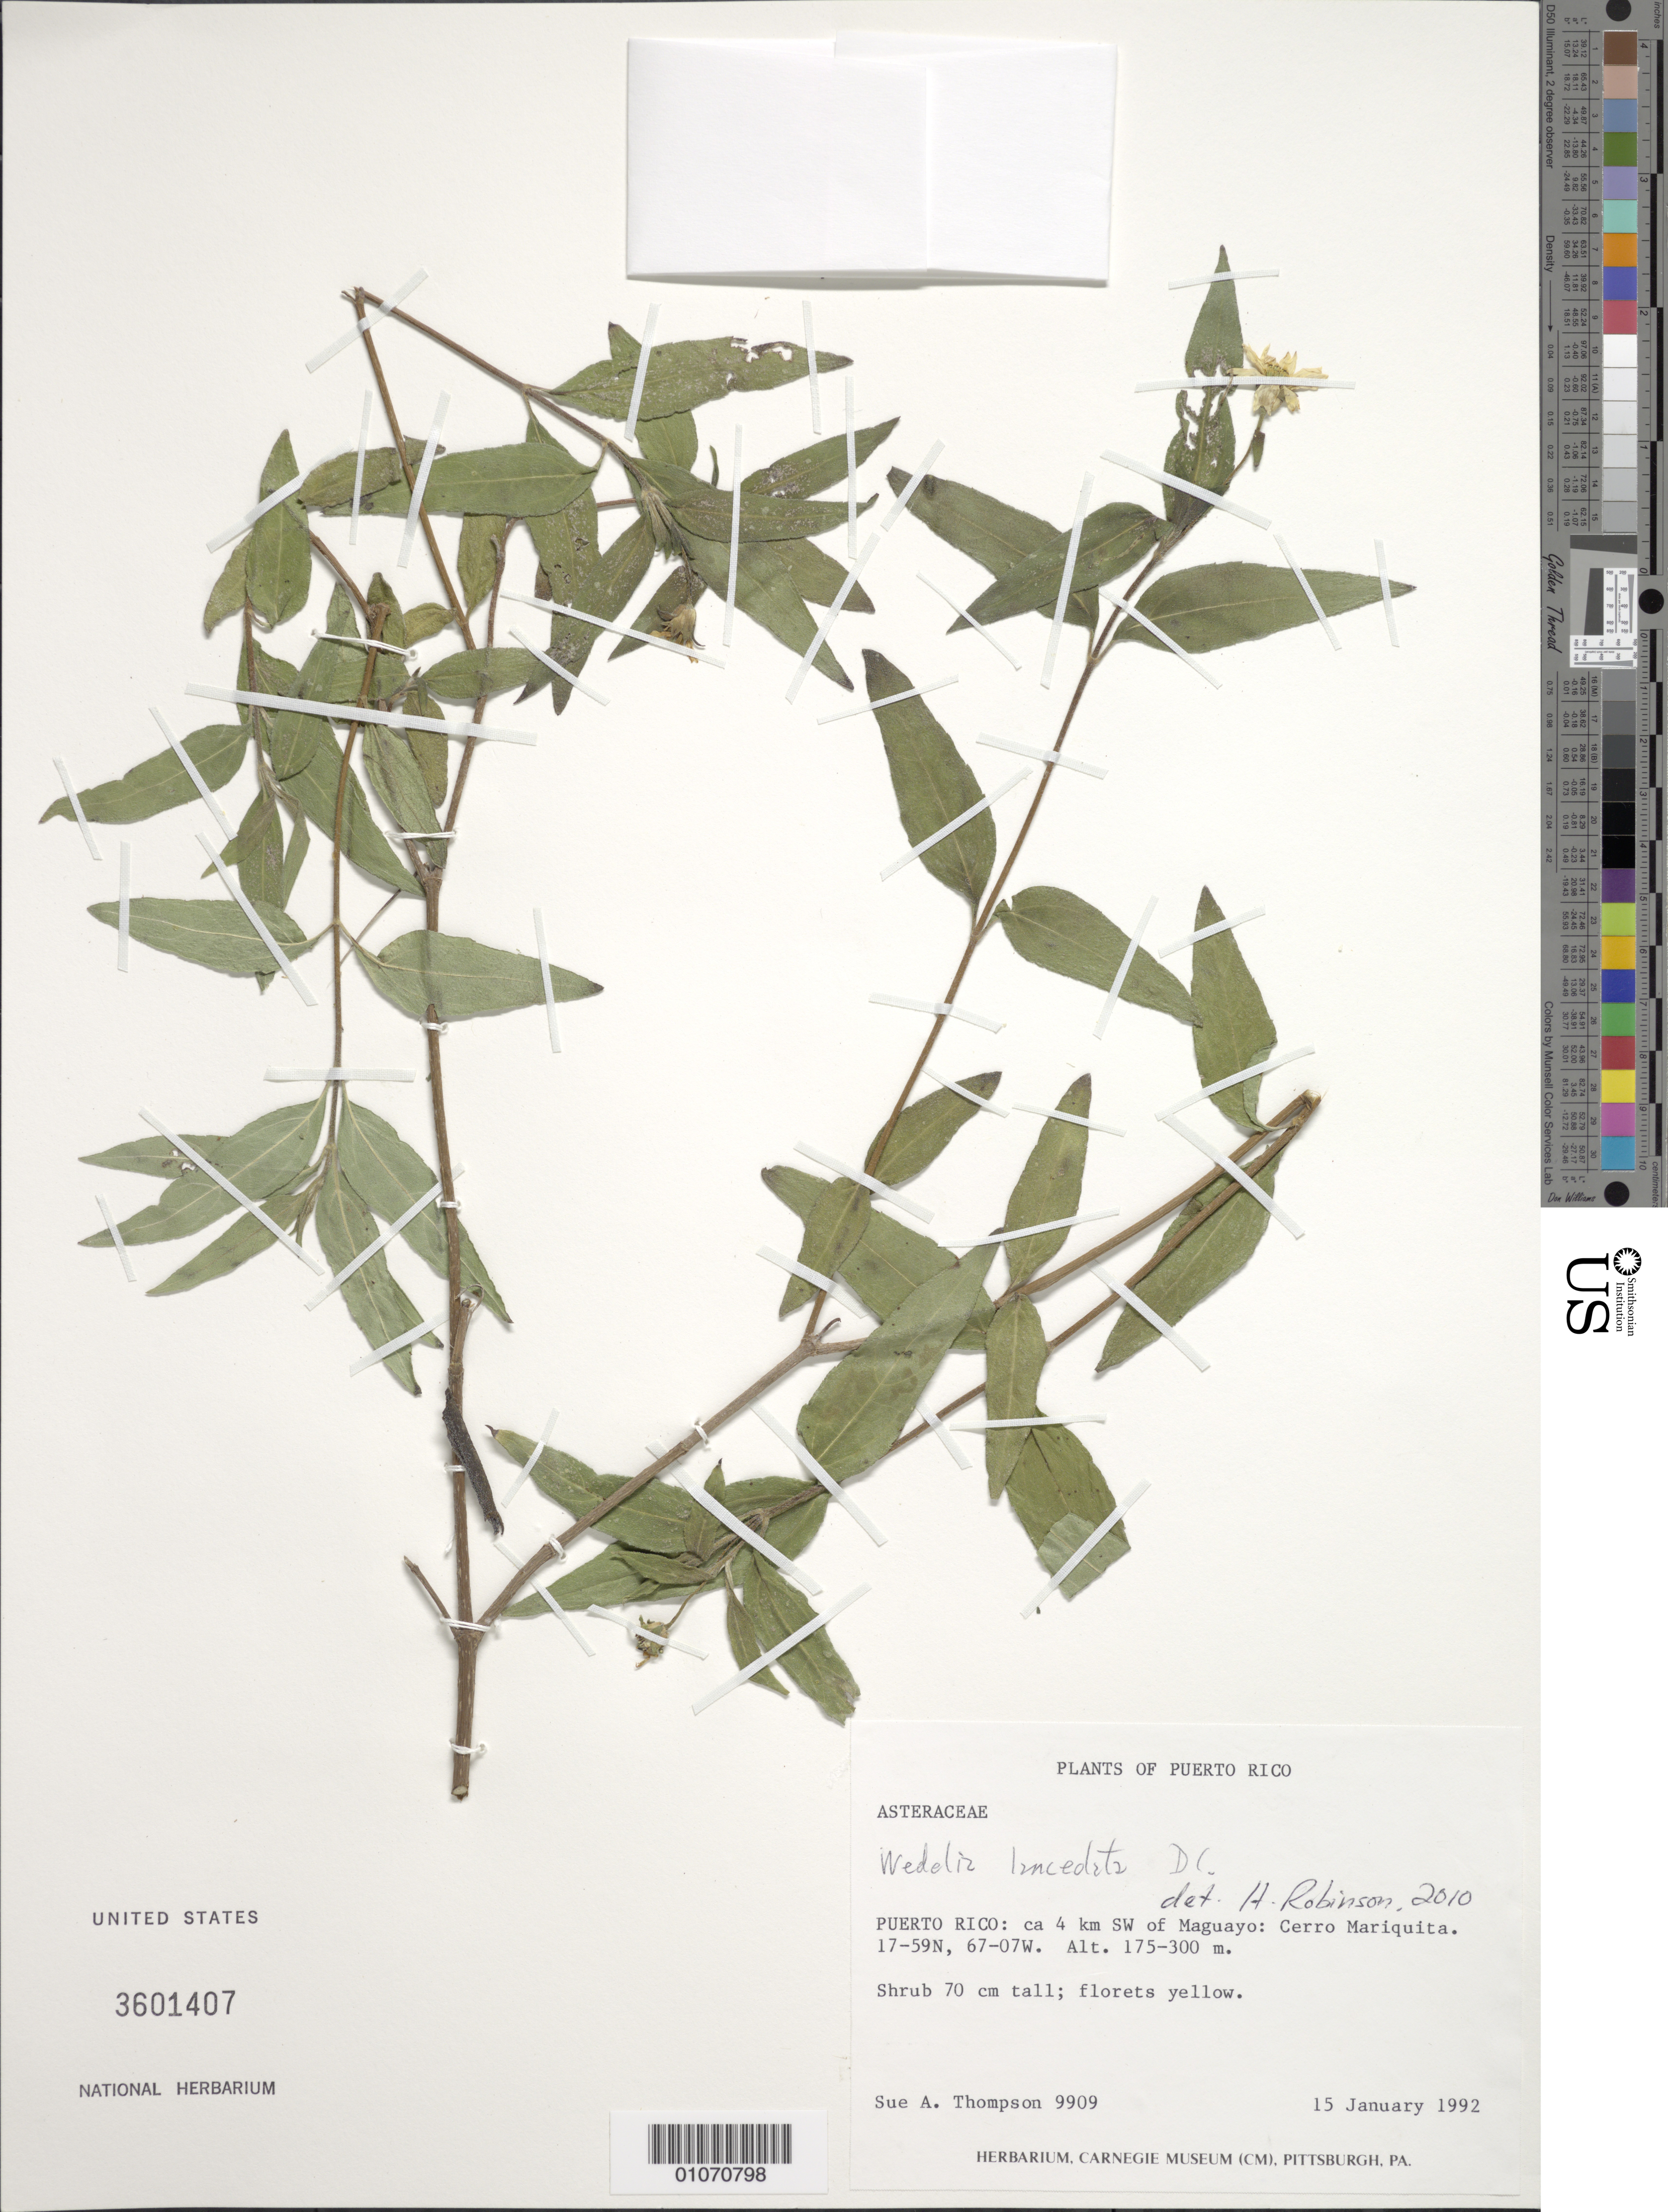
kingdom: Plantae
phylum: Tracheophyta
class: Magnoliopsida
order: Asterales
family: Asteraceae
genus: Wedelia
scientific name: Wedelia lanceolata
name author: DC.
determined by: Robinson, Harold E., (US)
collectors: S. A. Thompson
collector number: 9909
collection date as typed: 15 Jan 1992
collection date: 1992-01-15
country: Puerto Rico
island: Puerto Rico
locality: Cerro Mariquita, about 4 km SW of Maguayo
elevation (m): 175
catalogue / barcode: US 3601407